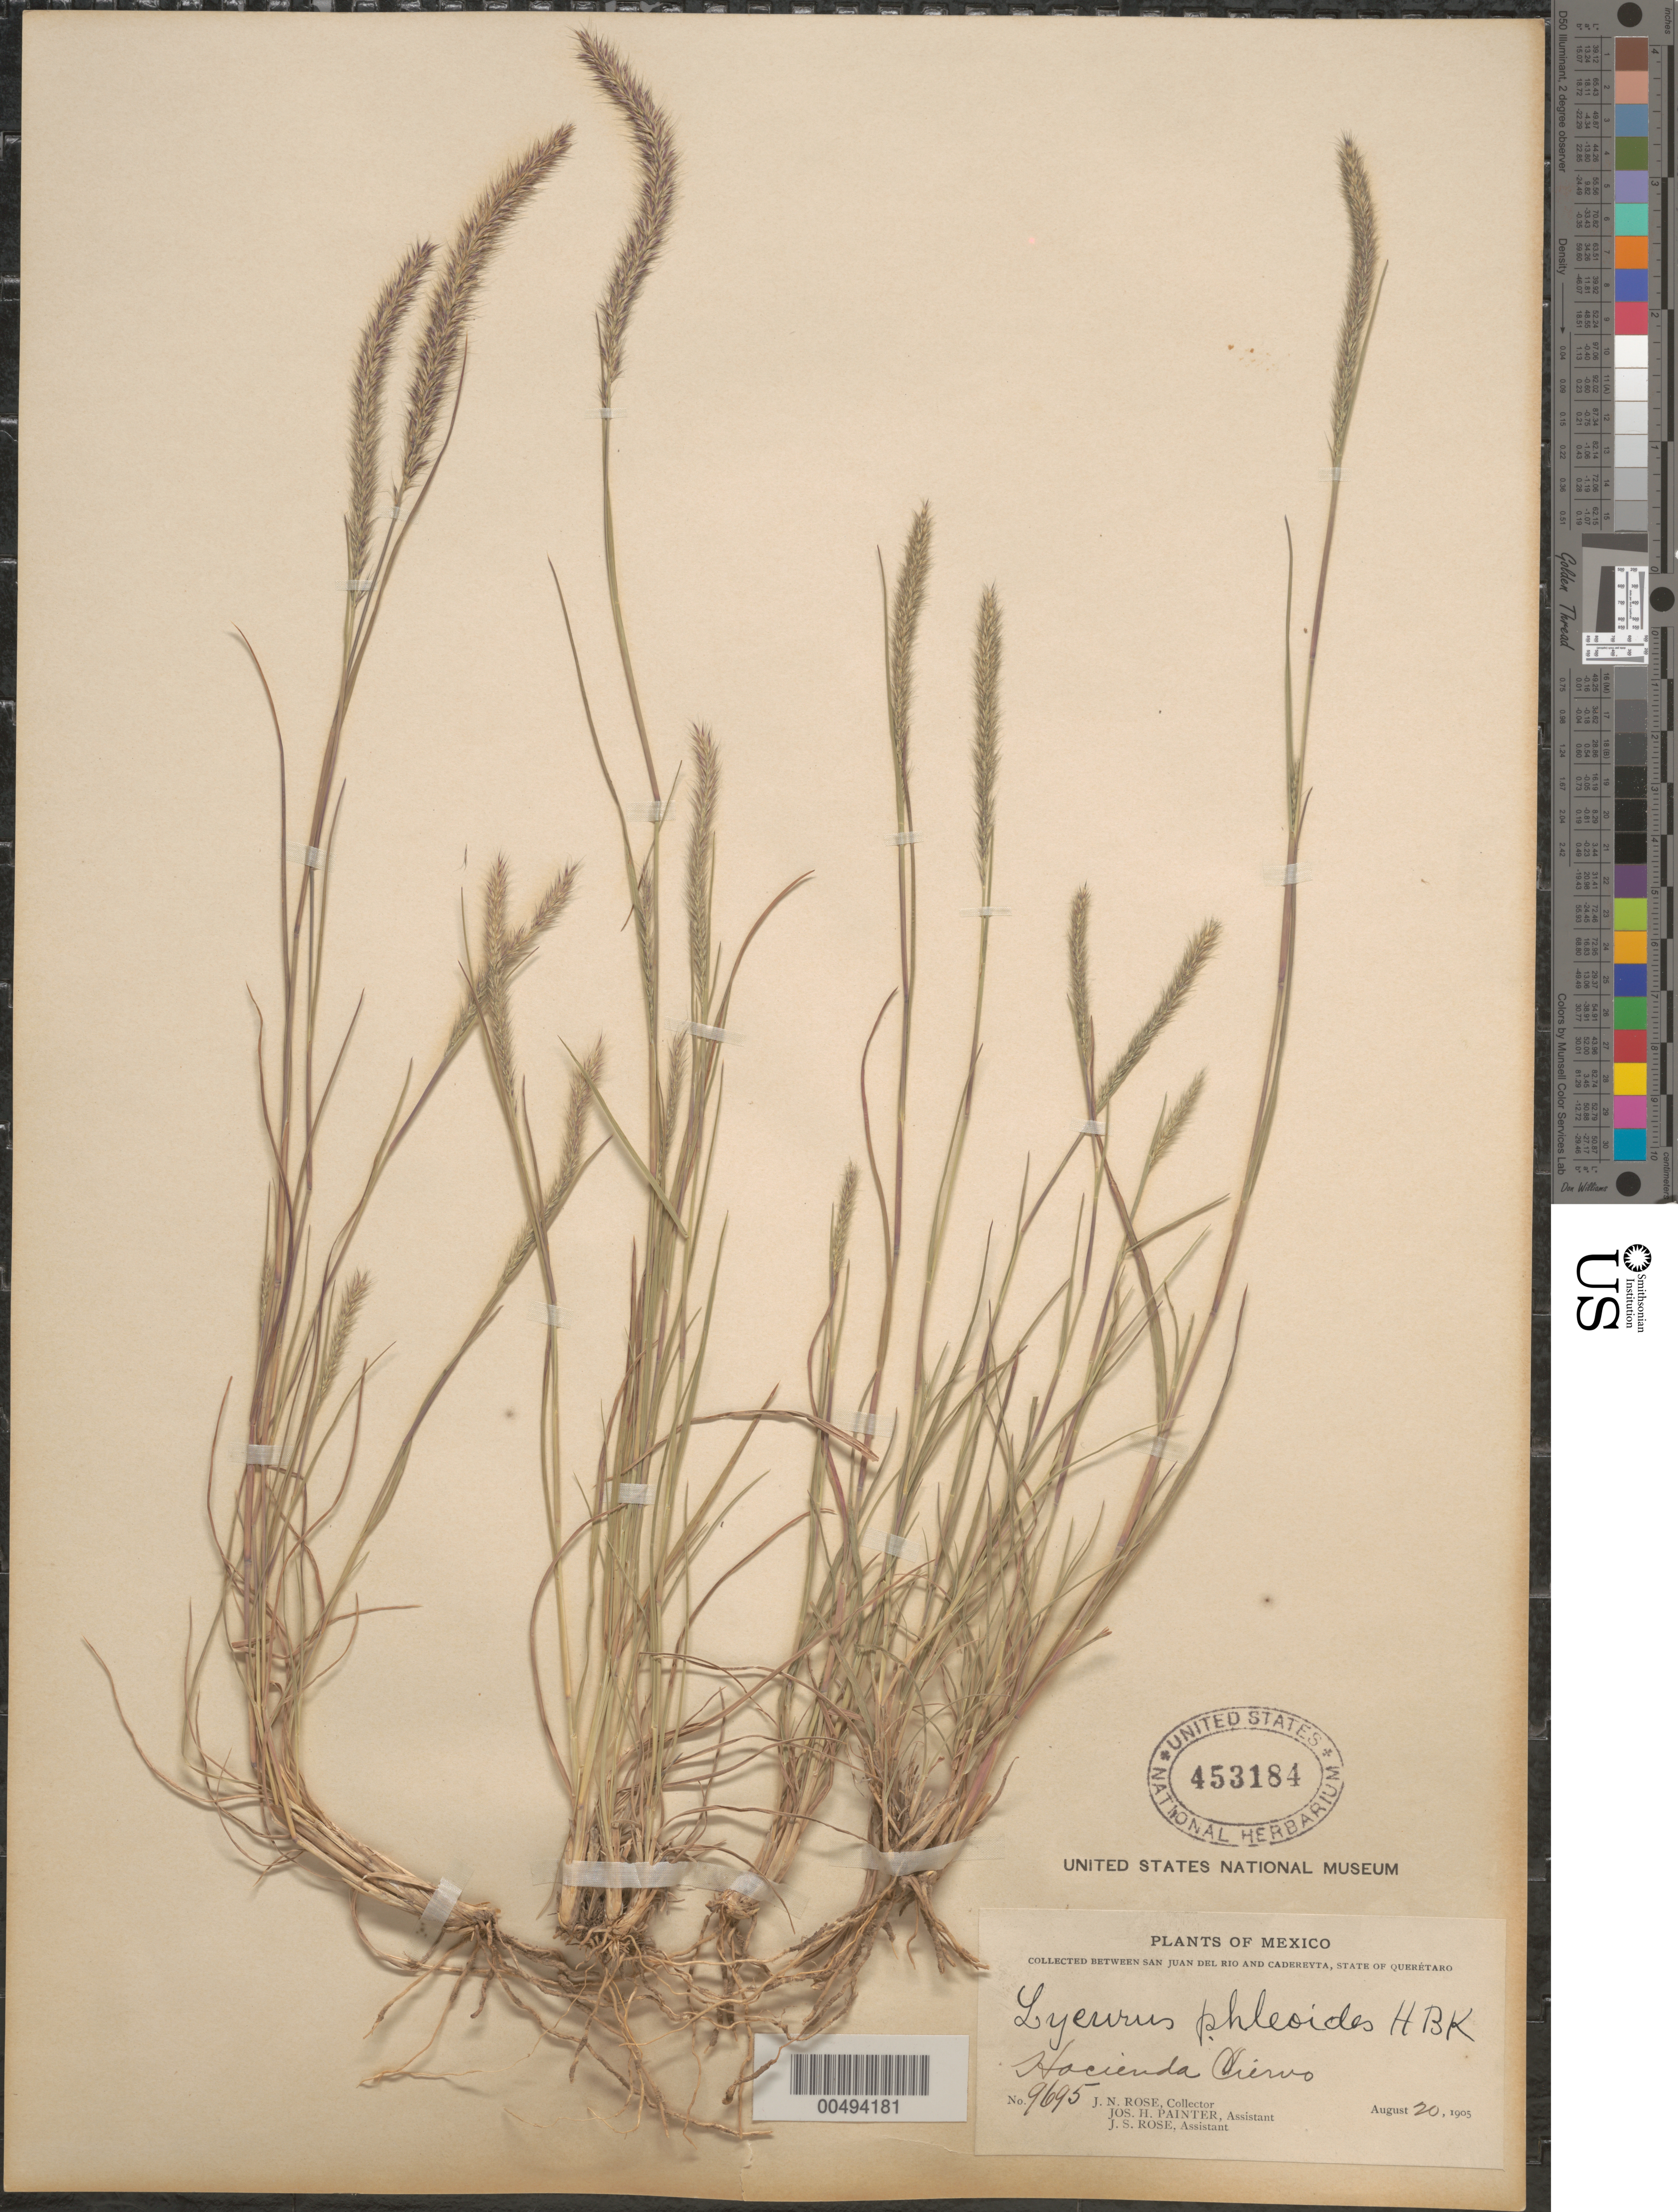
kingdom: Plantae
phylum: Tracheophyta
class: Liliopsida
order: Poales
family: Poaceae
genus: Lycurus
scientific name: Lycurus phleoides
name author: Kunth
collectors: J. N. Rose, J. H. Painter & J. S. Rose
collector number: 9695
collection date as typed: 20 Aug 1905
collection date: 1905-08-20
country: Mexico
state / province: Querétaro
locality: Between San Juan del Rio & Cadereyta, Hacienda Ciervo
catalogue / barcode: US 453184